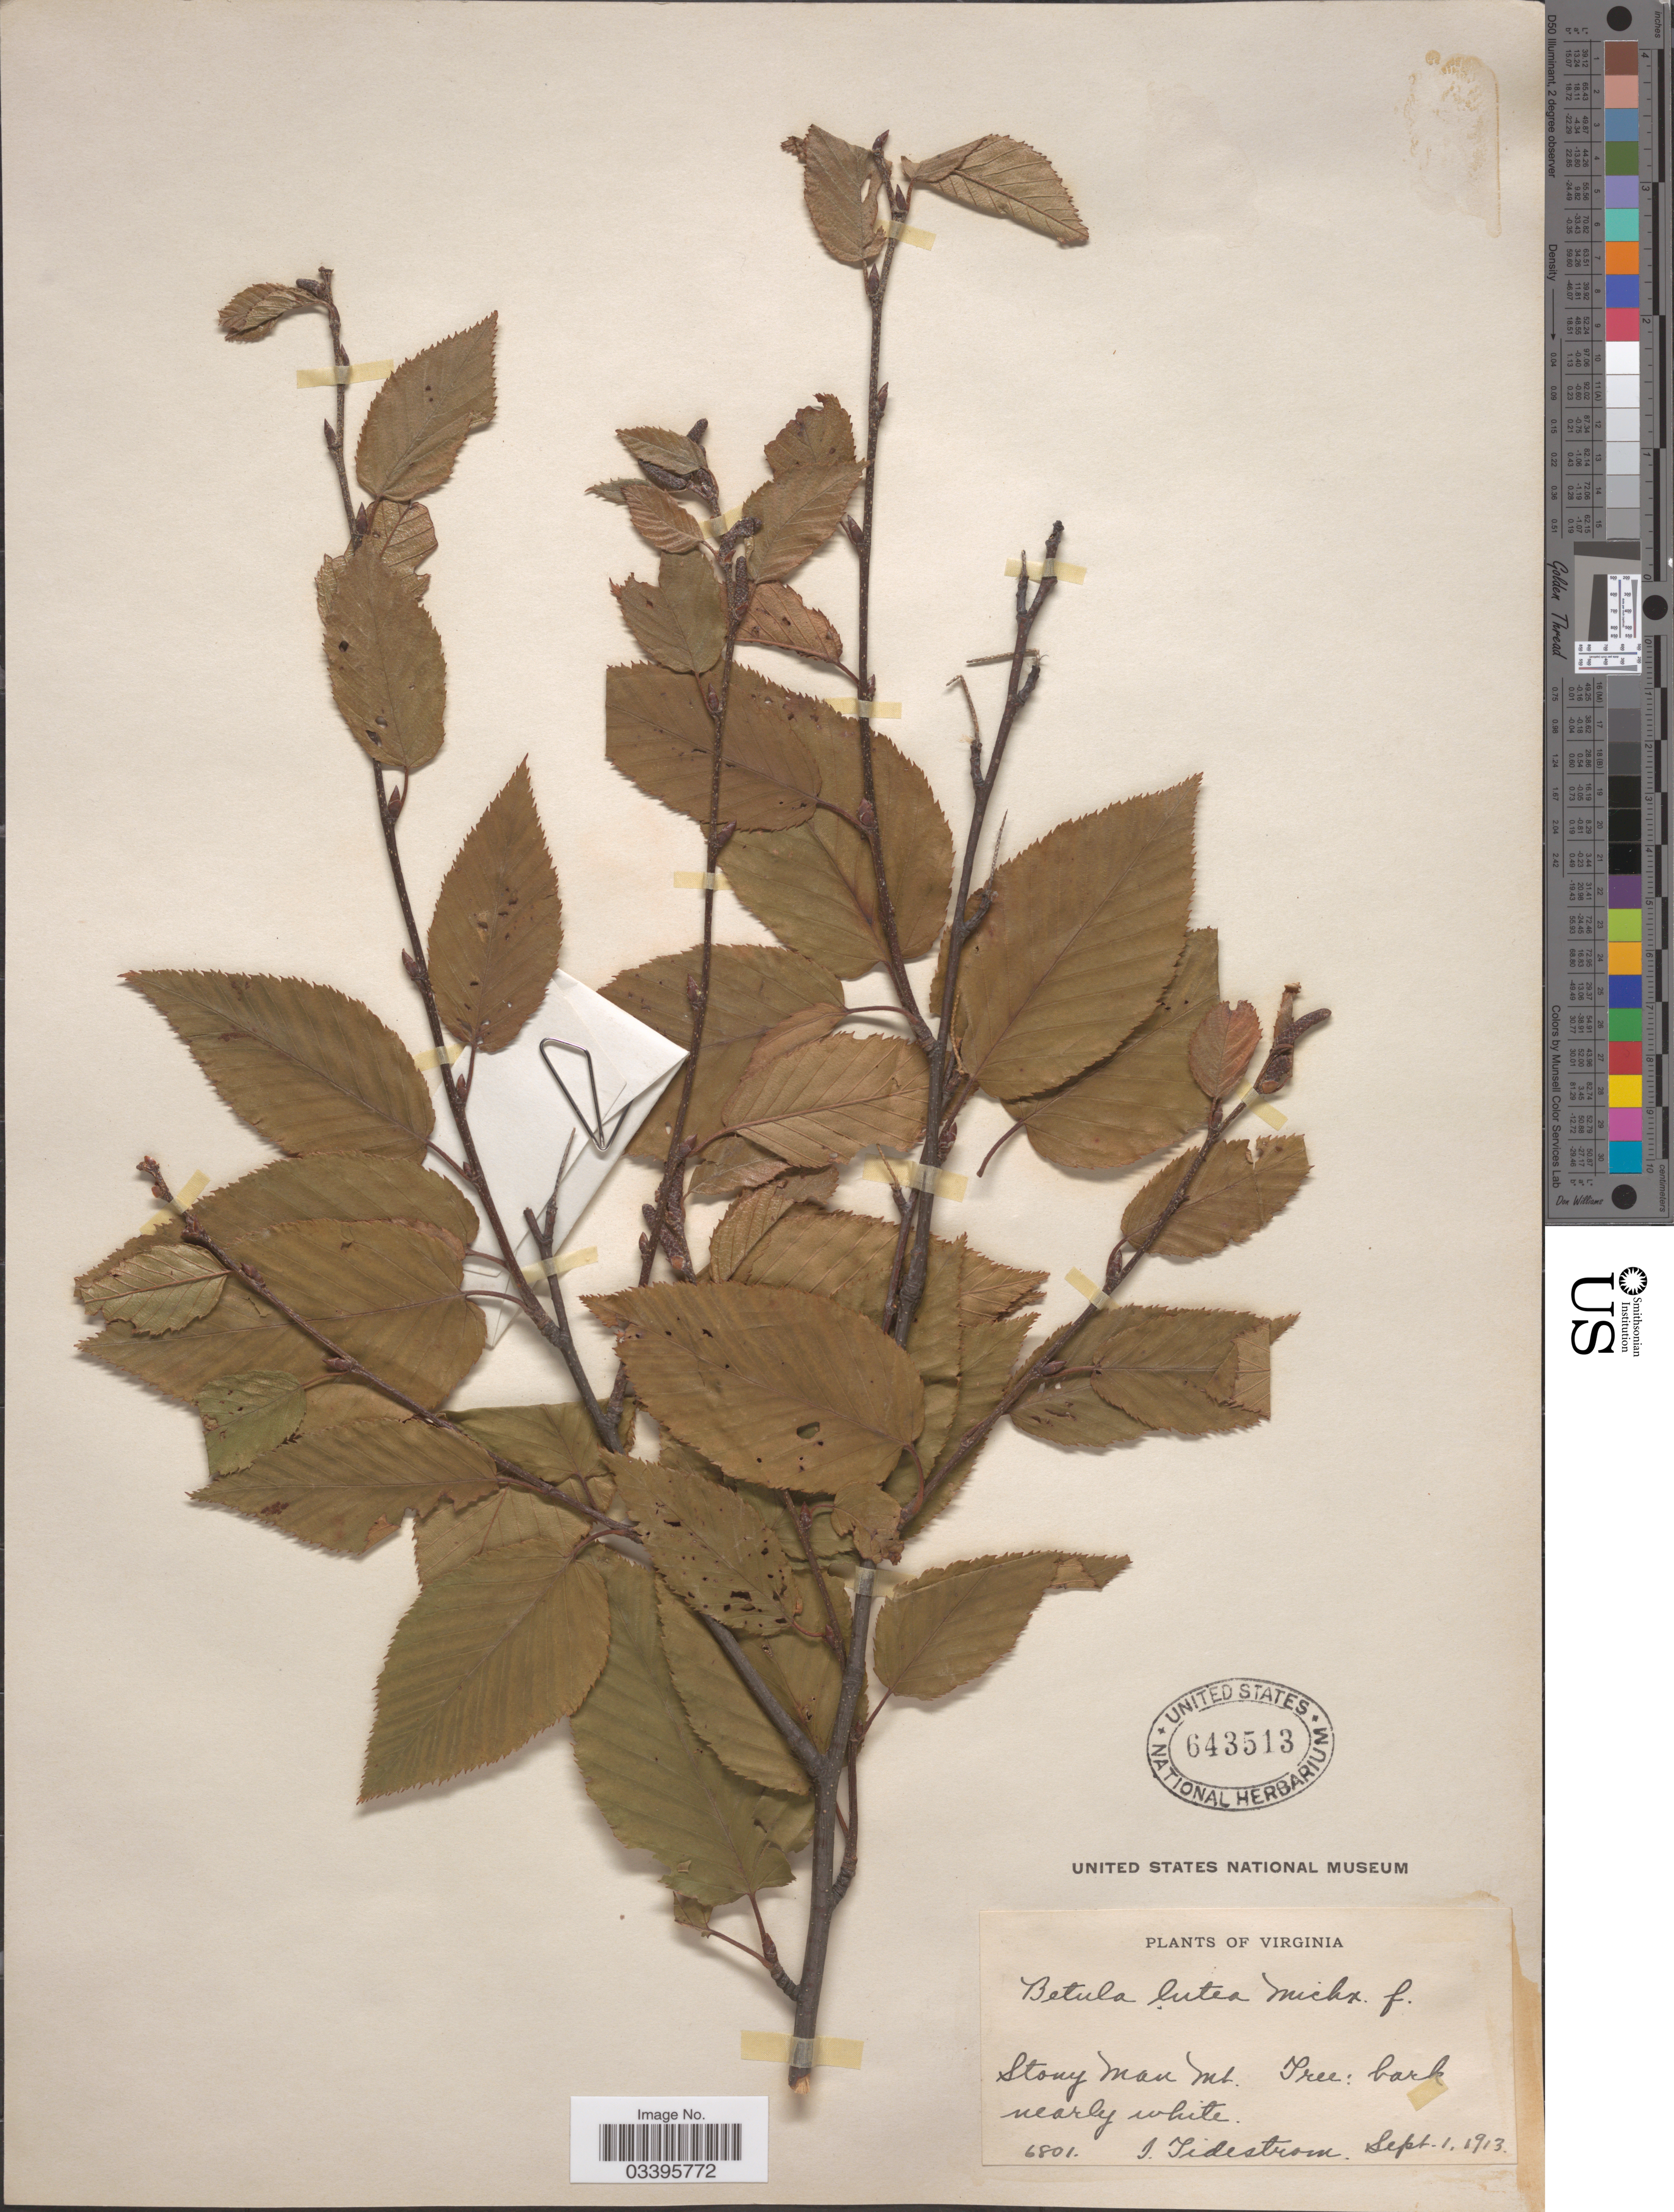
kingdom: Plantae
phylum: Tracheophyta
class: Magnoliopsida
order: Fagales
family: Betulaceae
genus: Betula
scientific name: Betula lutea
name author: F. Michx.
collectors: I. F. Tidestrom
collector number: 6801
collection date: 1913-09-01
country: United States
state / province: Virginia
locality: Stony Man Mt.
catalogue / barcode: US 643513